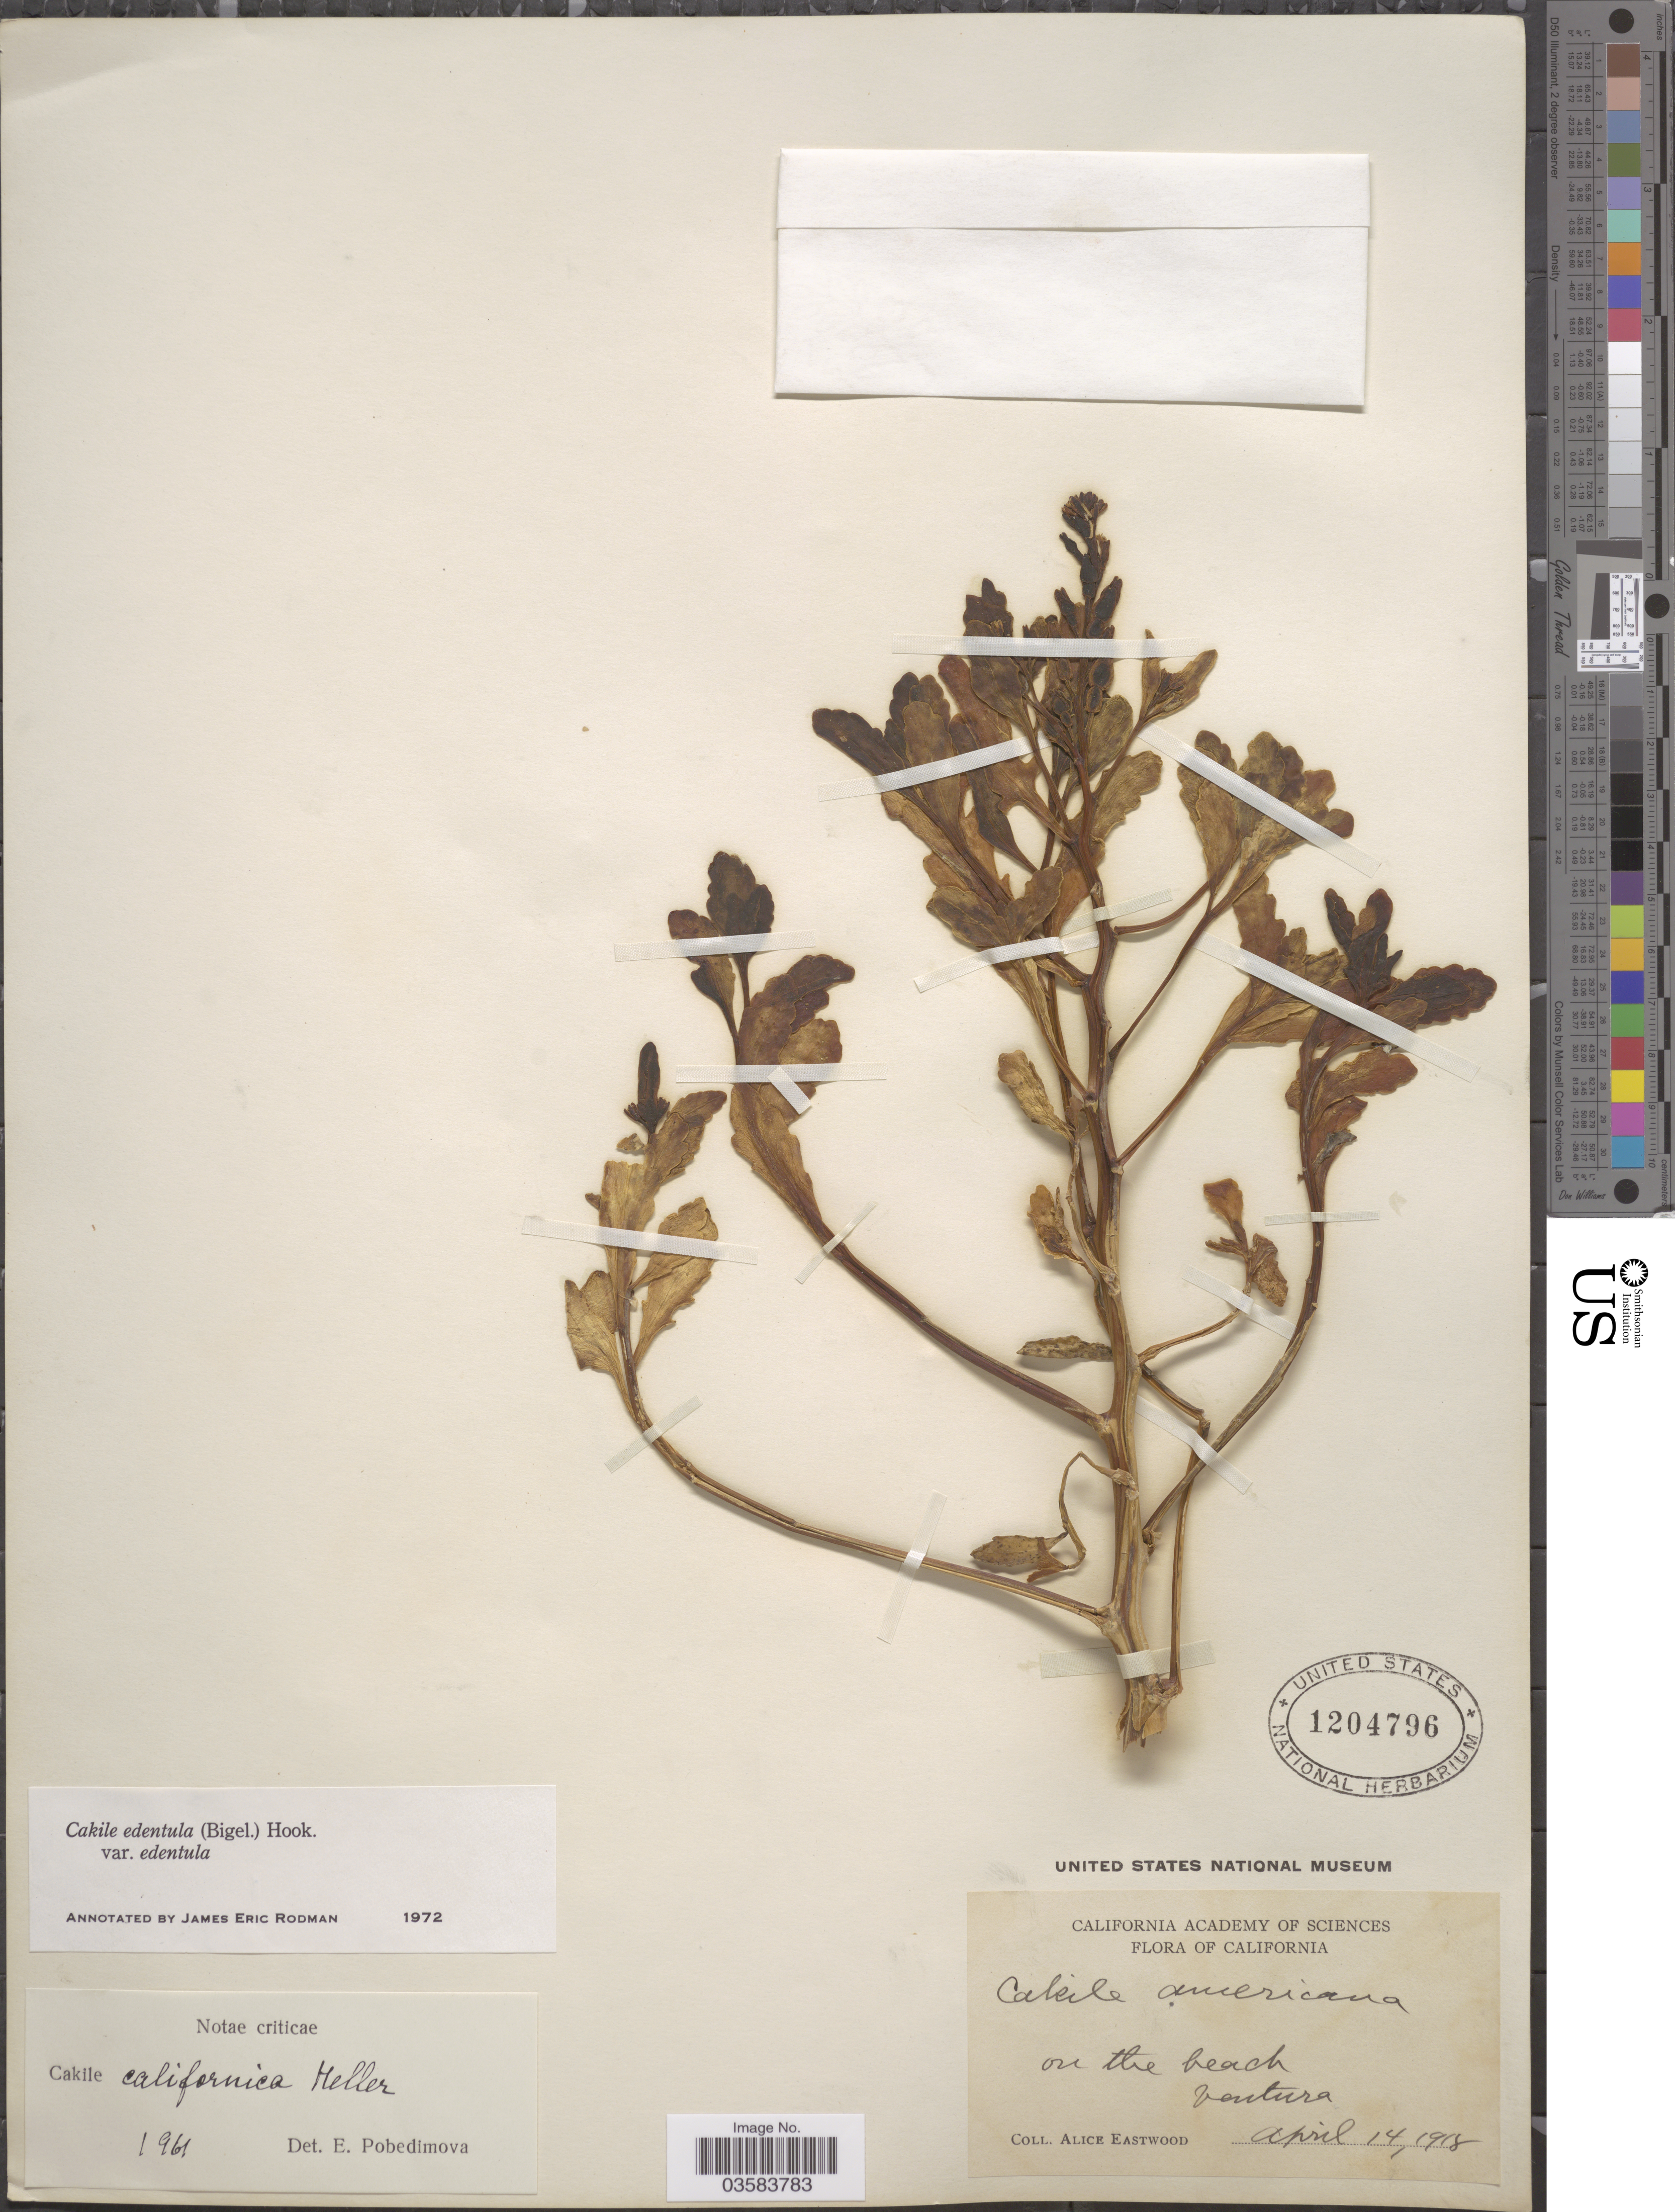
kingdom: Plantae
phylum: Tracheophyta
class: Magnoliopsida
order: Brassicales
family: Brassicaceae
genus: Cakile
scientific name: Cakile edentula var. edentula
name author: (Bigelow) Hook.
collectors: A. Eastwood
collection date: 1918-04-14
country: United States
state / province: California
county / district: Ventura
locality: On the beach ventura.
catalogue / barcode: US 1204796